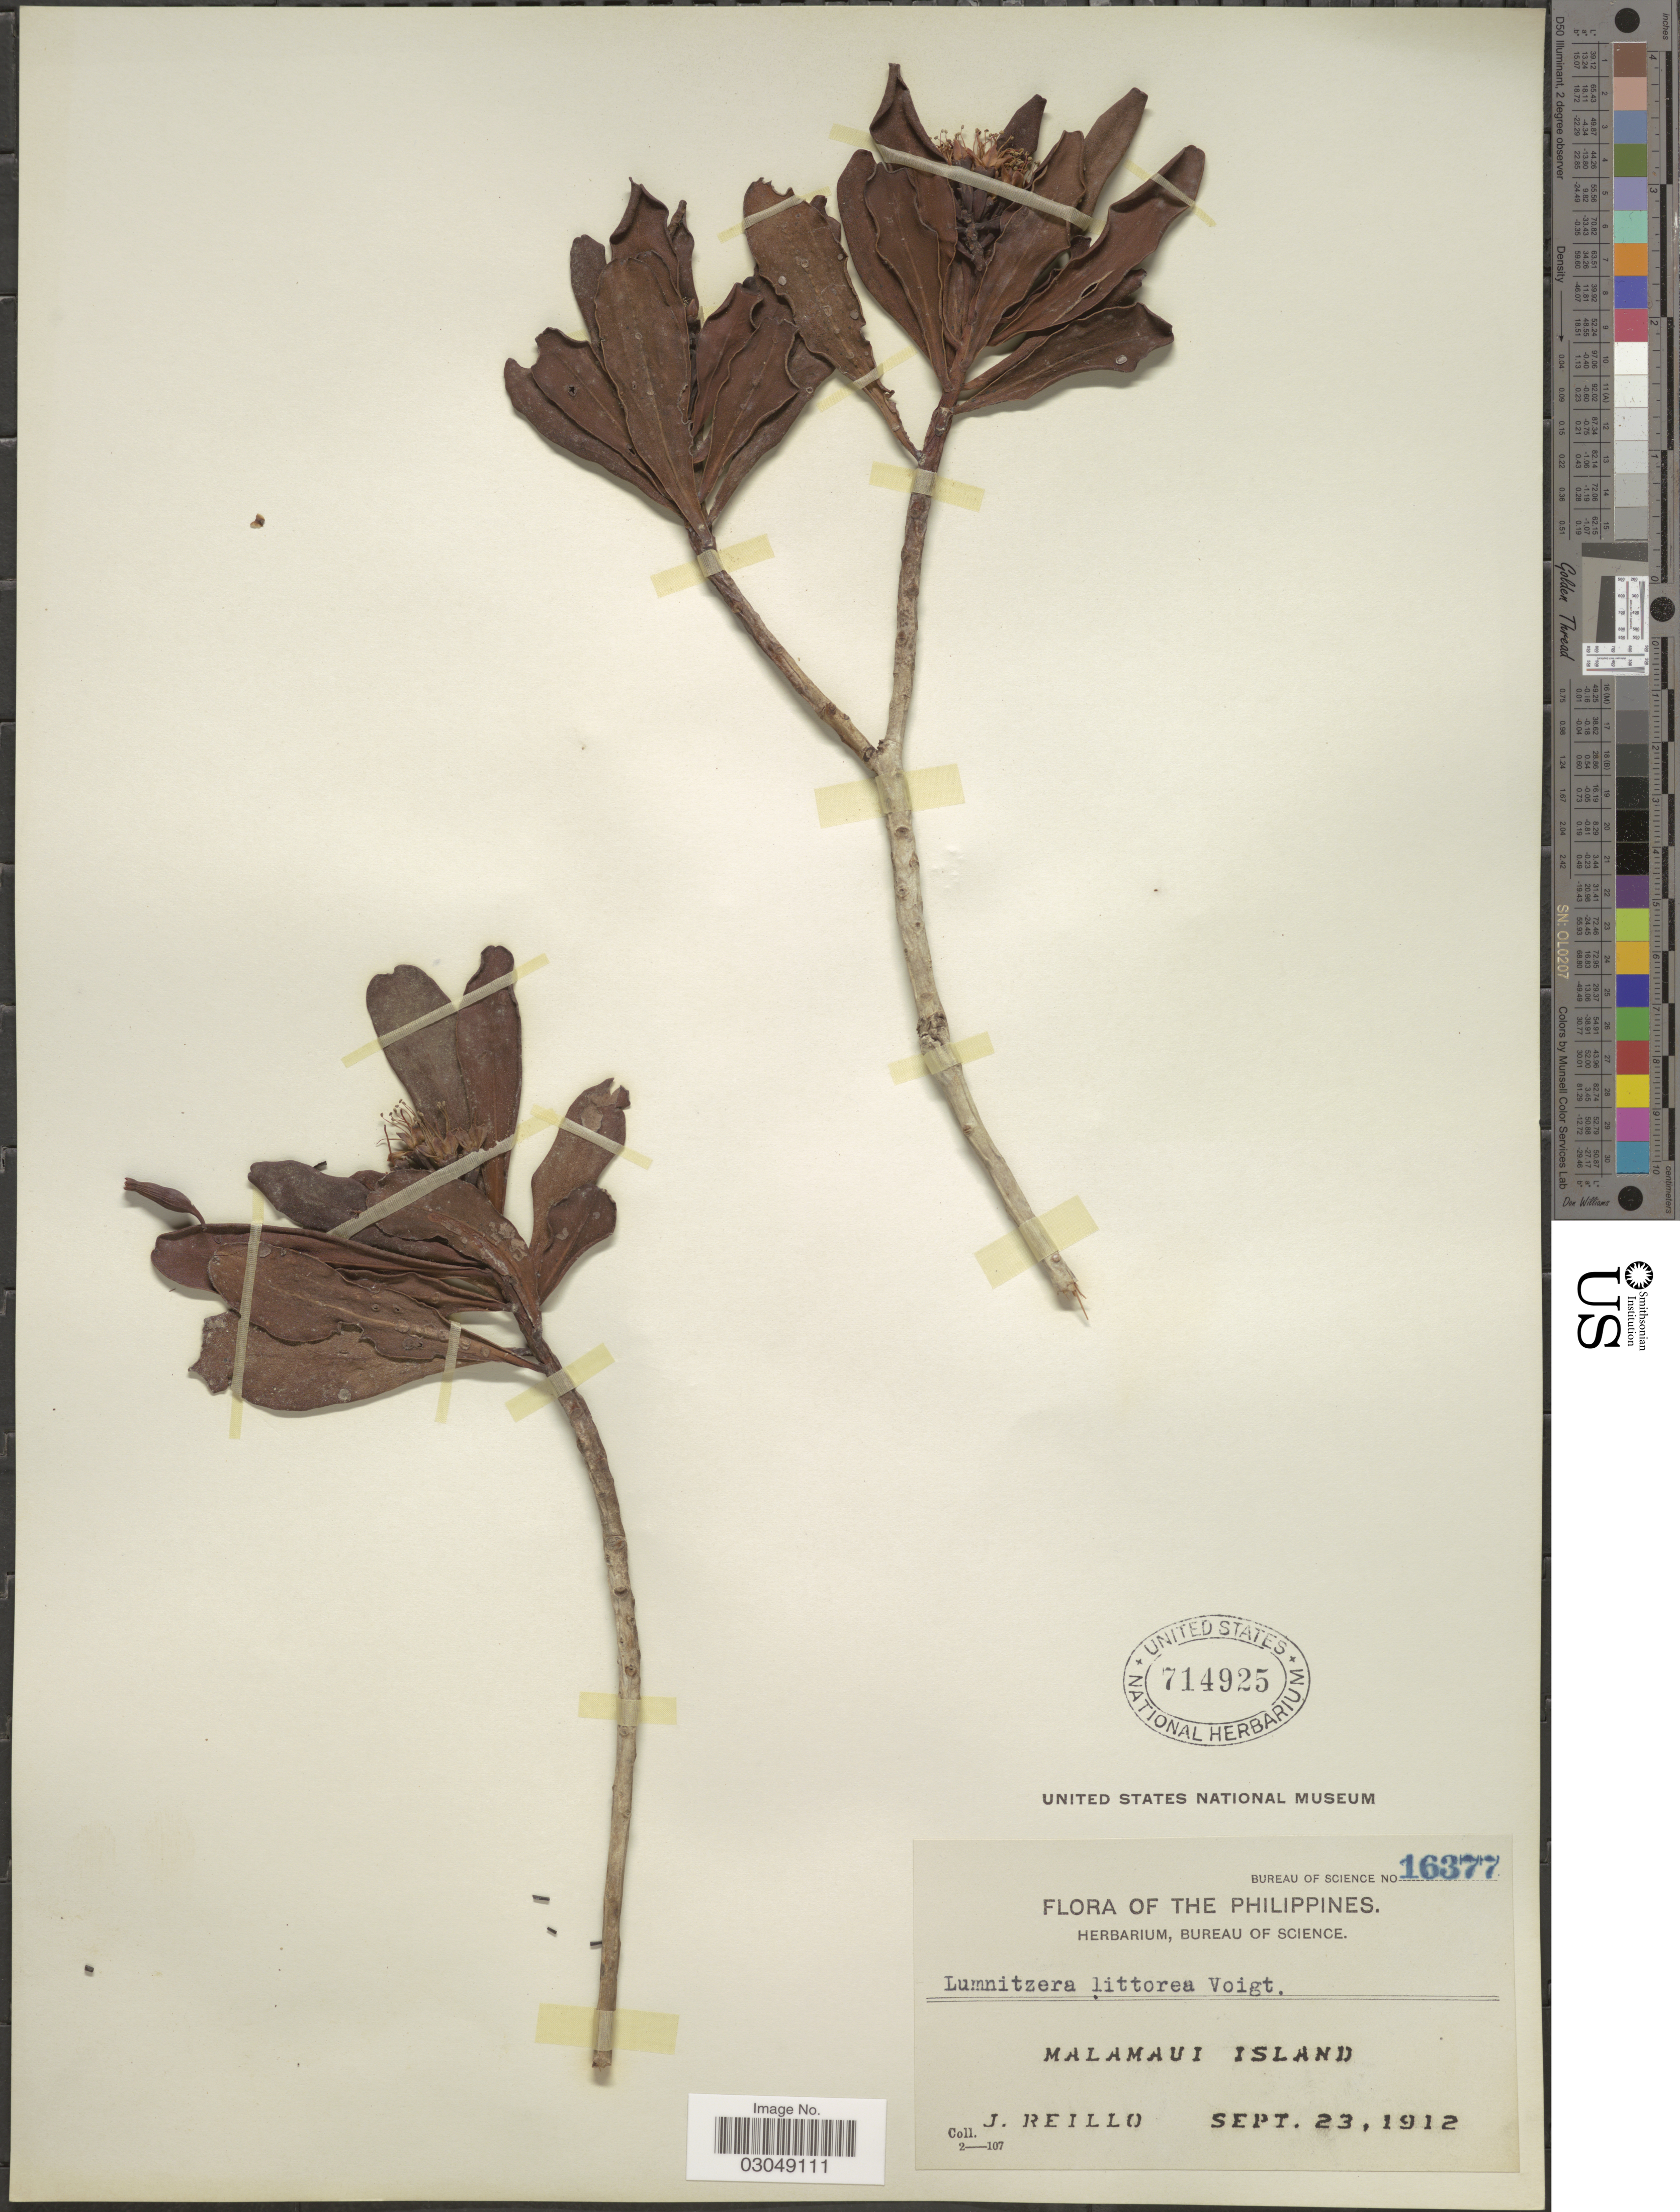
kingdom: Plantae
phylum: Tracheophyta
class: Magnoliopsida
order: Myrtales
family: Combretaceae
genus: Lumnitzera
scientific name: Lumnitzera littorea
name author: (Jack) Voight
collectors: J. Reillo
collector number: Bureau of Science16377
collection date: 1912-09-23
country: Philippines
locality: Malamaui Island.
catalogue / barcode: US 714925